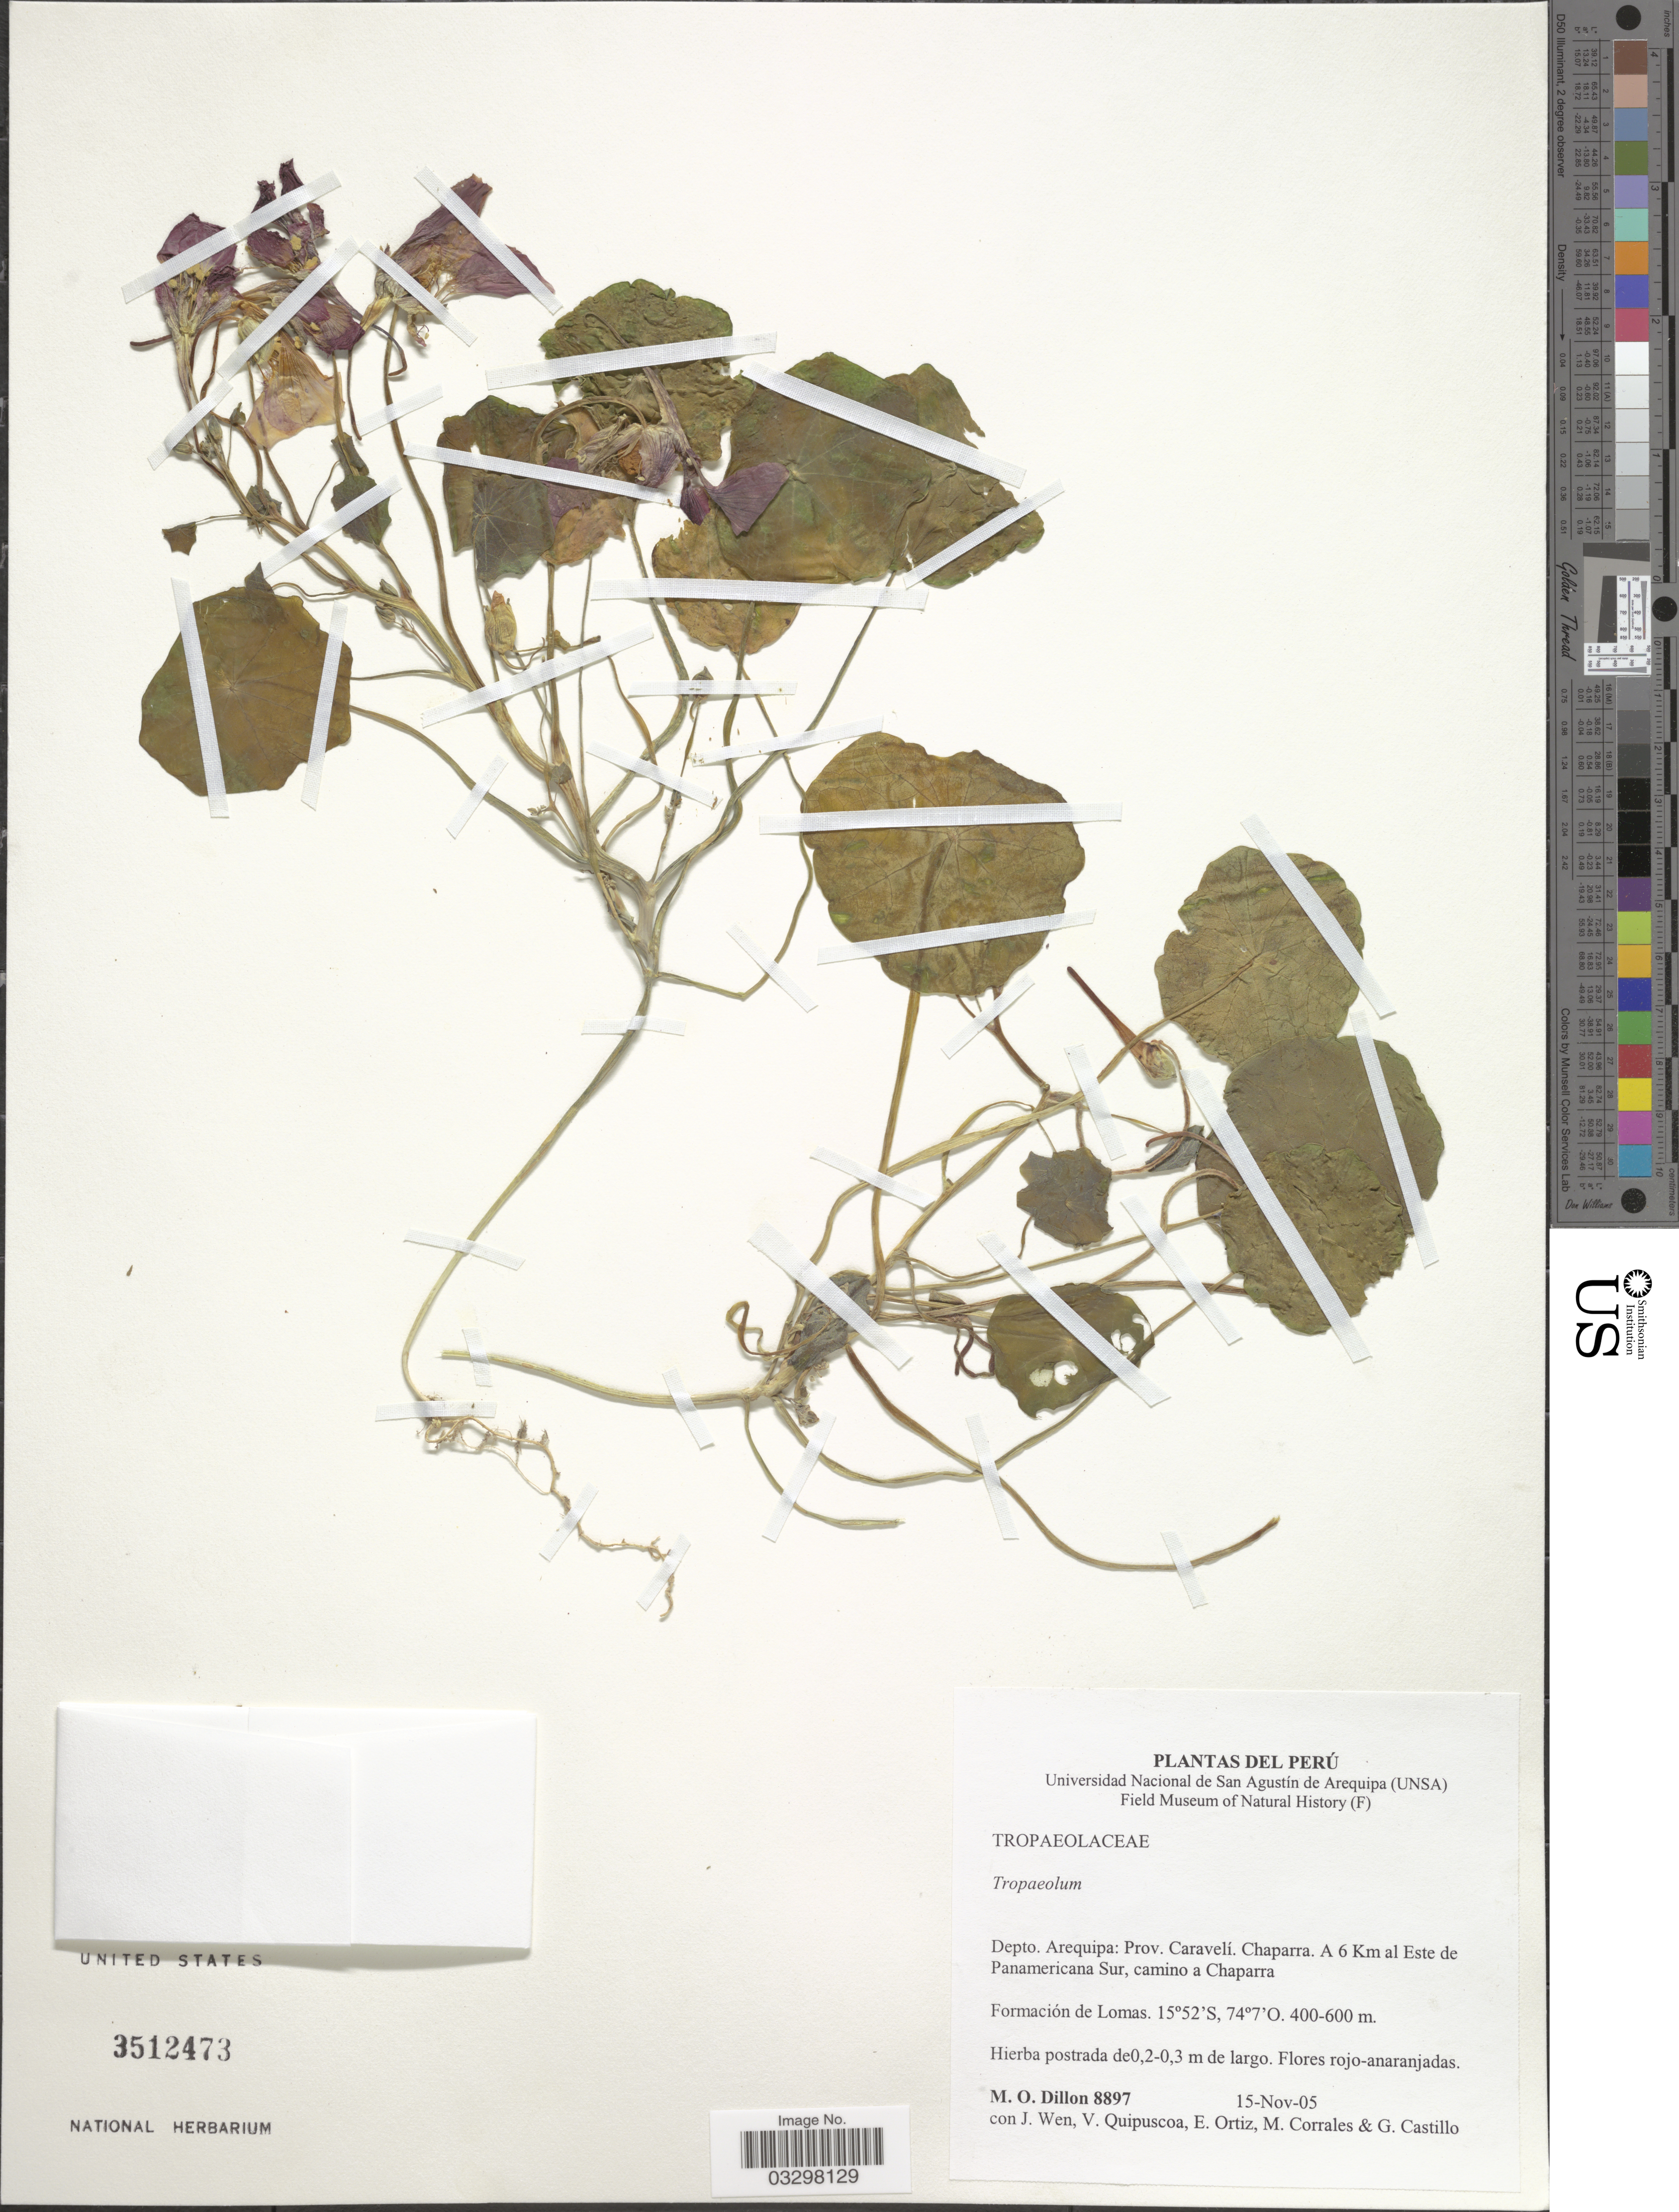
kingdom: Plantae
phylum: Tracheophyta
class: Magnoliopsida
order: Brassicales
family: Tropaeolaceae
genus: Tropaeolum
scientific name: Tropaeolum sp.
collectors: M. O. Dillon, J. Wen, V. Quipuscoa, E. Ortiz & et al.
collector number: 8897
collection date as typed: Transcribed d/m/y: 15/11/5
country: Peru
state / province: Arequipa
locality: Depto. Arequipa: Prov. Caravelí. Chaparra. A 6 Km al Este de Panamericana Sur, camino a Chaparra.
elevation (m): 400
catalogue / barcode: US 3512473